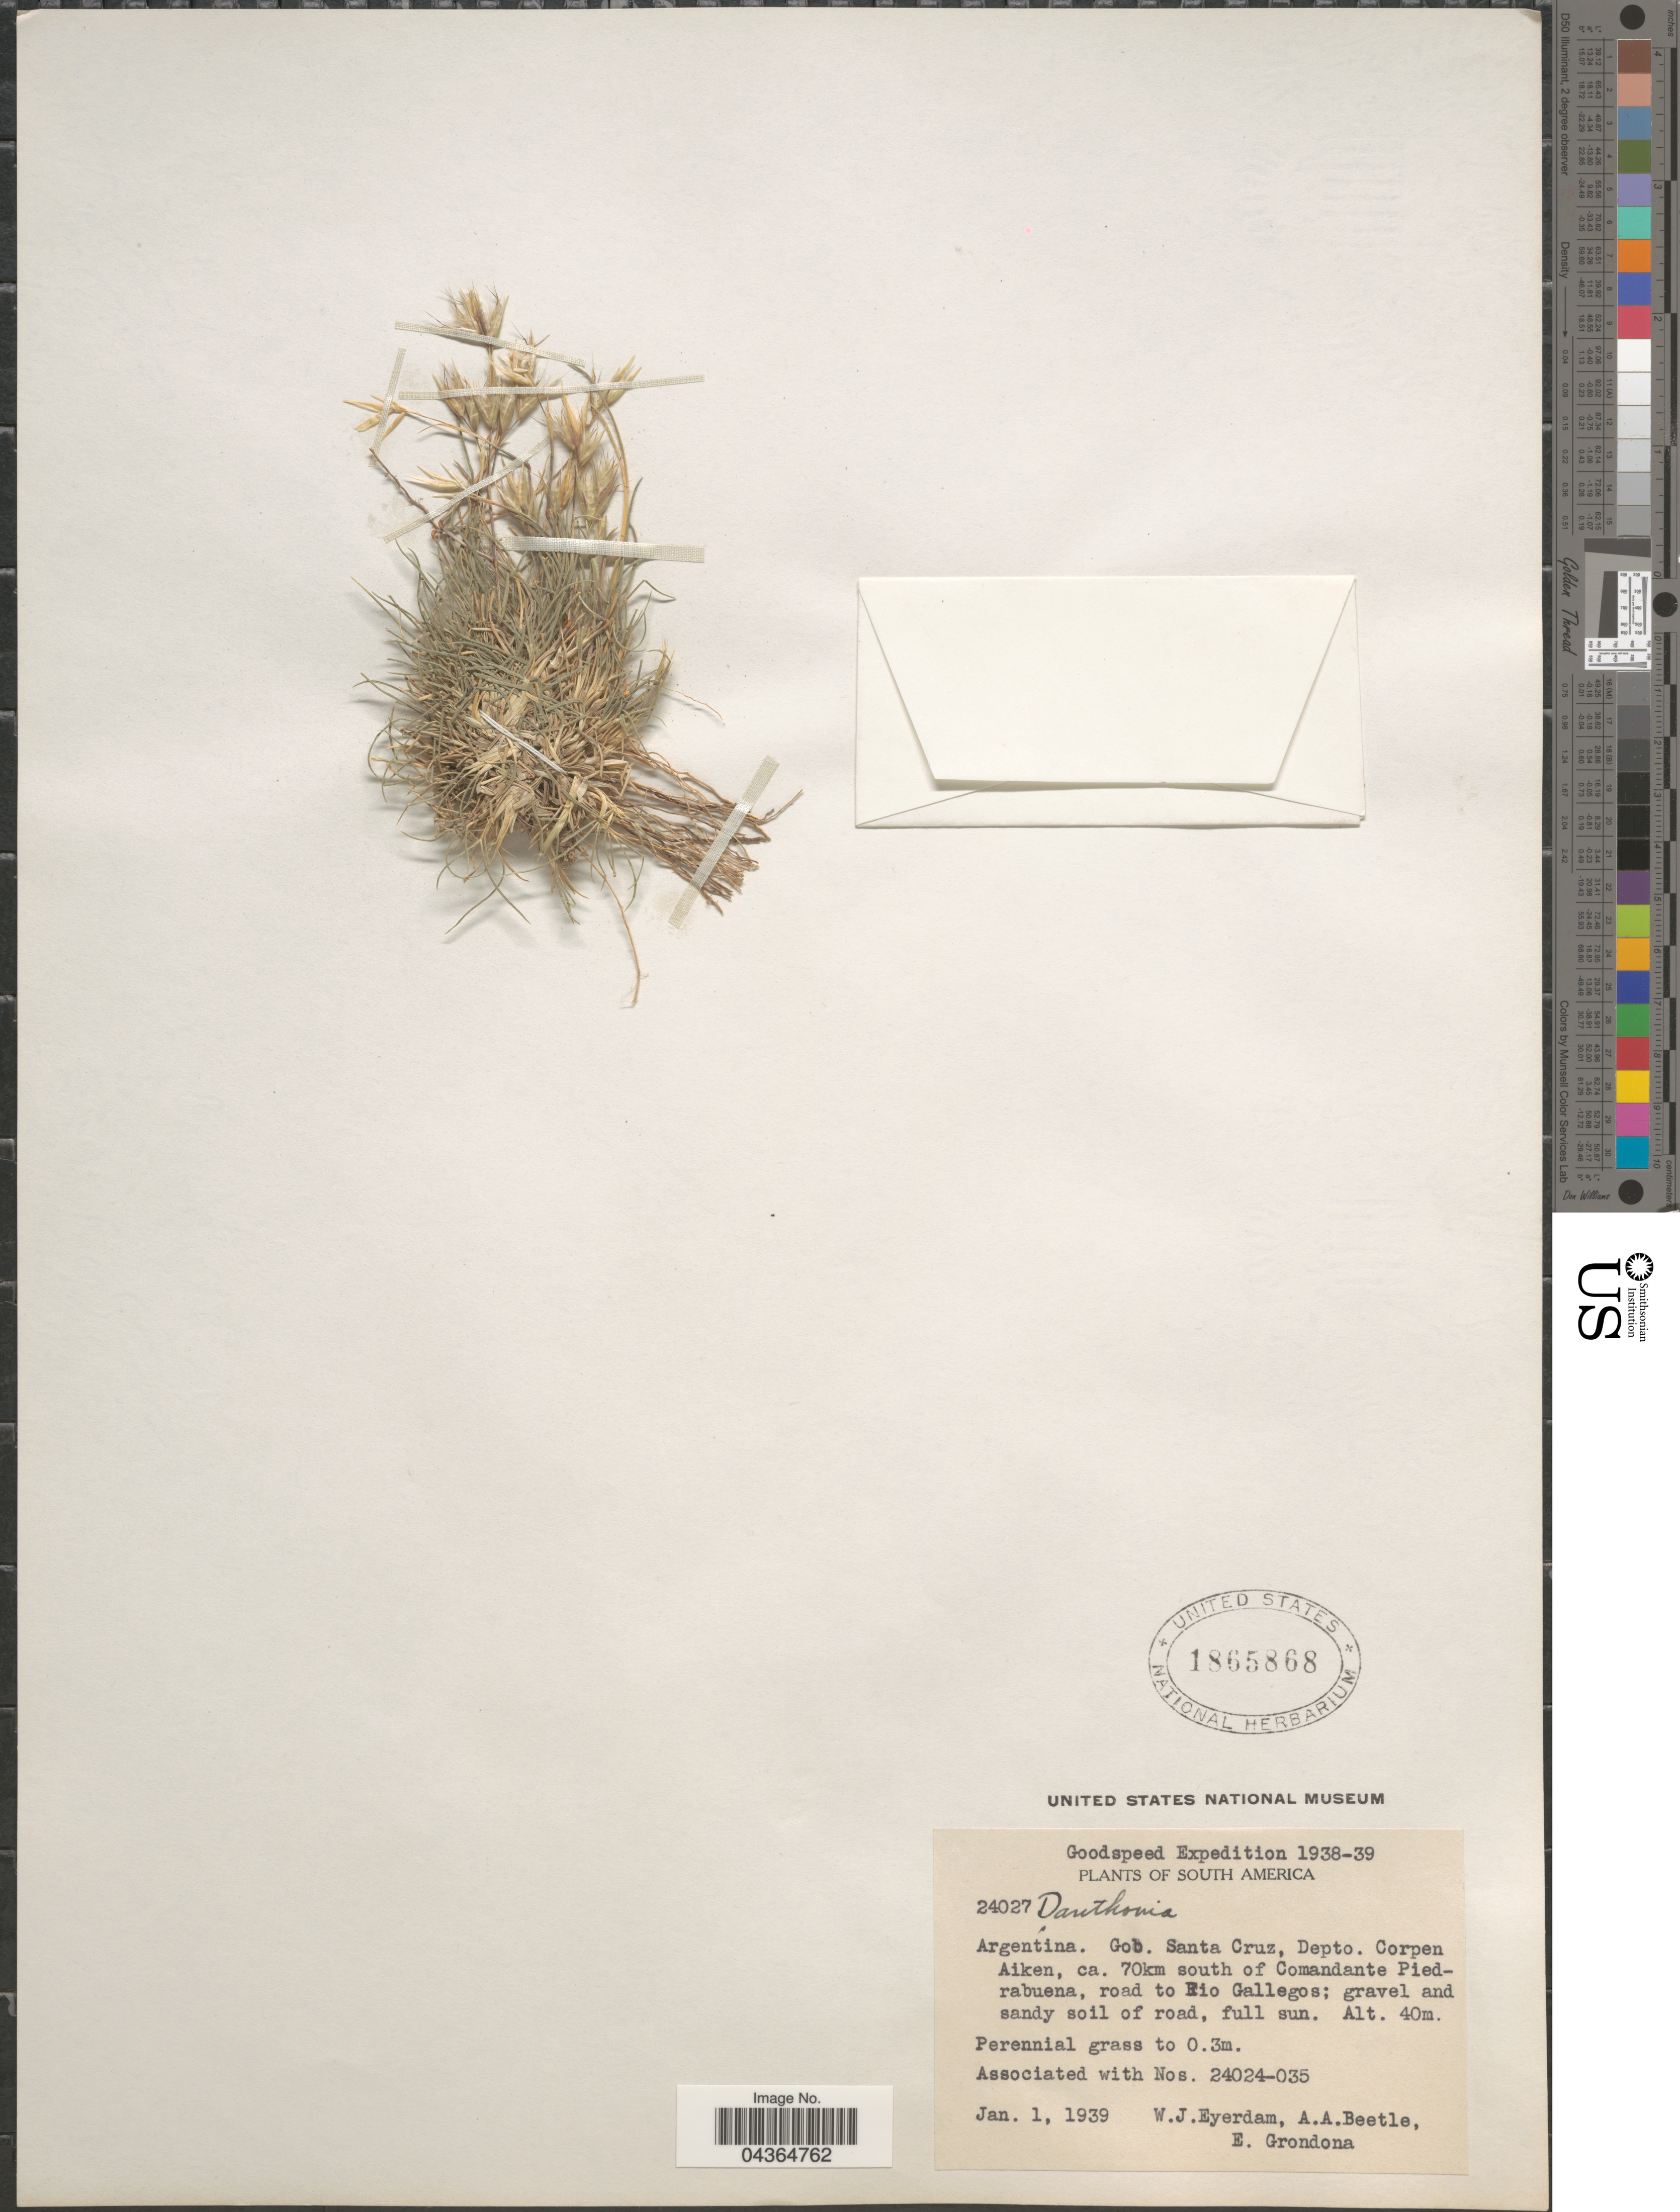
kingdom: Plantae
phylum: Tracheophyta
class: Liliopsida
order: Poales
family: Poaceae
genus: Danthonia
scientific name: Danthonia sp.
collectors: W. J. Eyerdam, A. A. Beetle & E. Grondona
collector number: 24027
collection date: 1939-01-01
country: Argentina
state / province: Santa Cruz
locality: Goodspeed Expedition 1938-39. Gob. Santa Cruz, Depto. Corpen Aiken, ca. 70km south of Comandante Piedrabuena, road to Rio Gallegos.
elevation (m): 40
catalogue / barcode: US 1865868